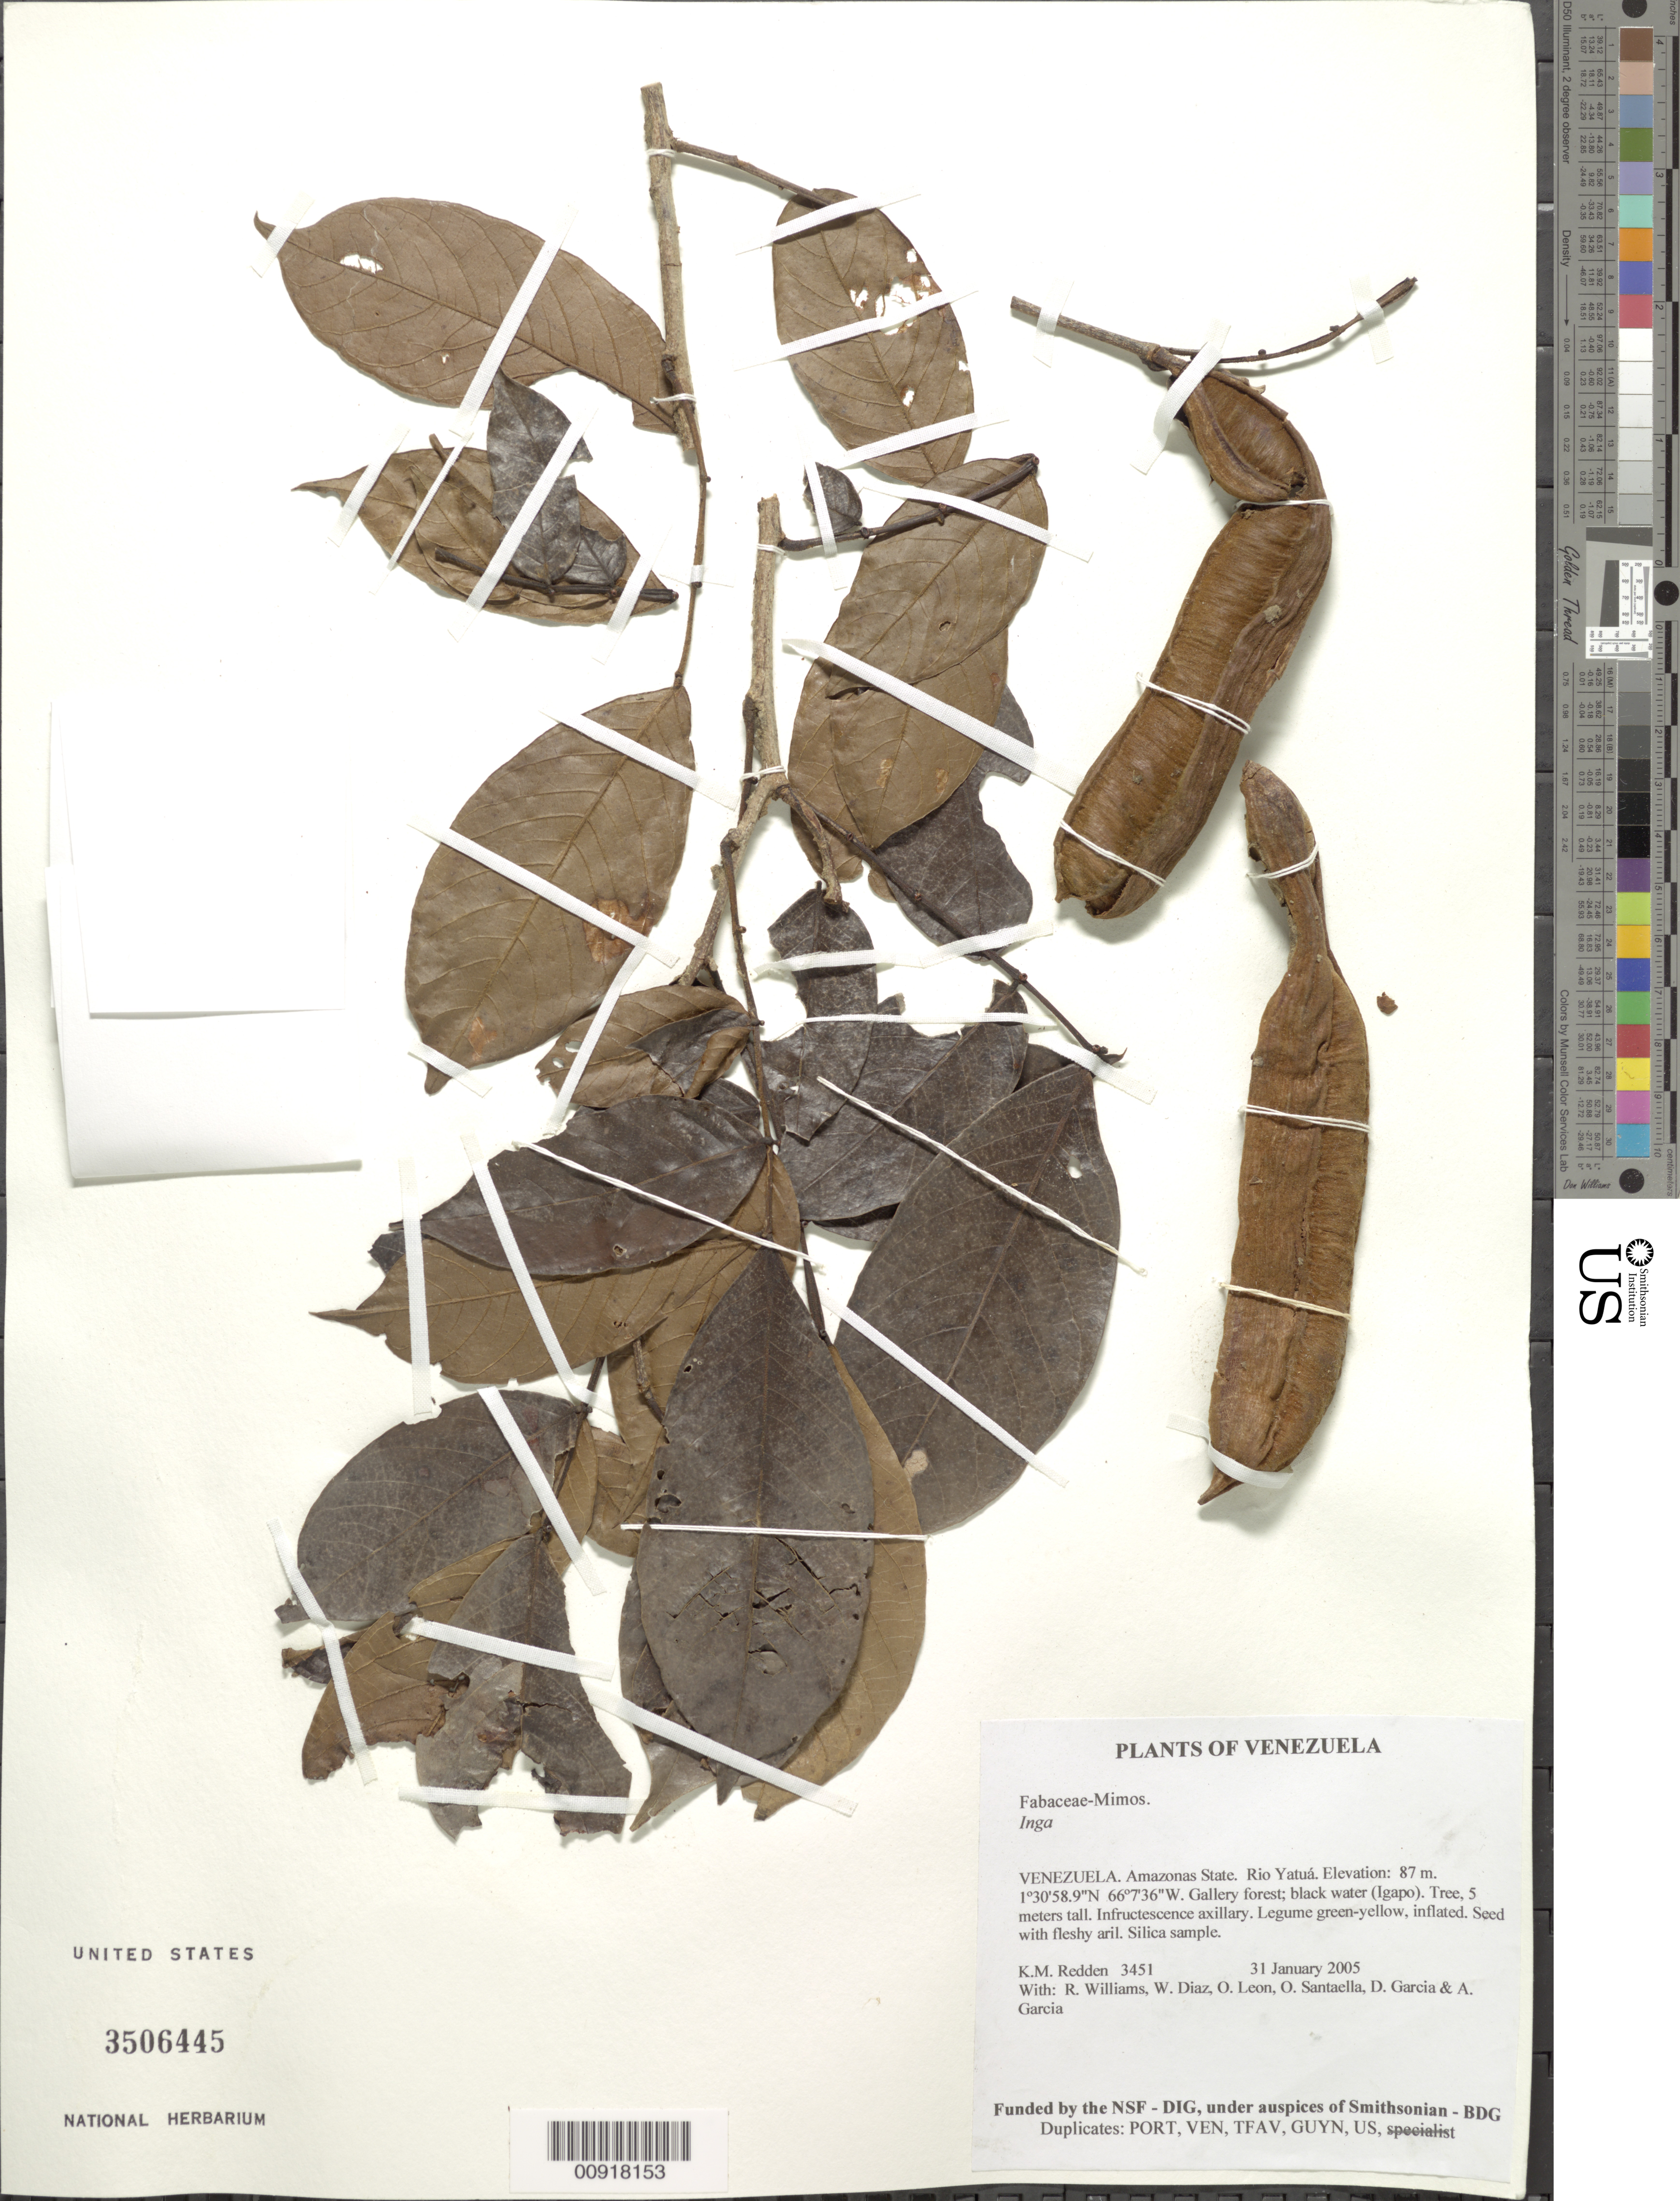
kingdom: Plantae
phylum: Tracheophyta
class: Magnoliopsida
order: Fabales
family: Fabaceae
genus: Inga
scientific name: Inga sp.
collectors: K. M. Redden, R. Williams, W. Díaz P., O. León, O. Santaella, D. Garcia & A. Garcia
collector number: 3451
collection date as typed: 31 January 2005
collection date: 2005-01-31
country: Venezuela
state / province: Amazonas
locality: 11 - Rio Yatuá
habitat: Gallery forest; black water (Igapo)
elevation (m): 87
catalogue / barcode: US 3506445